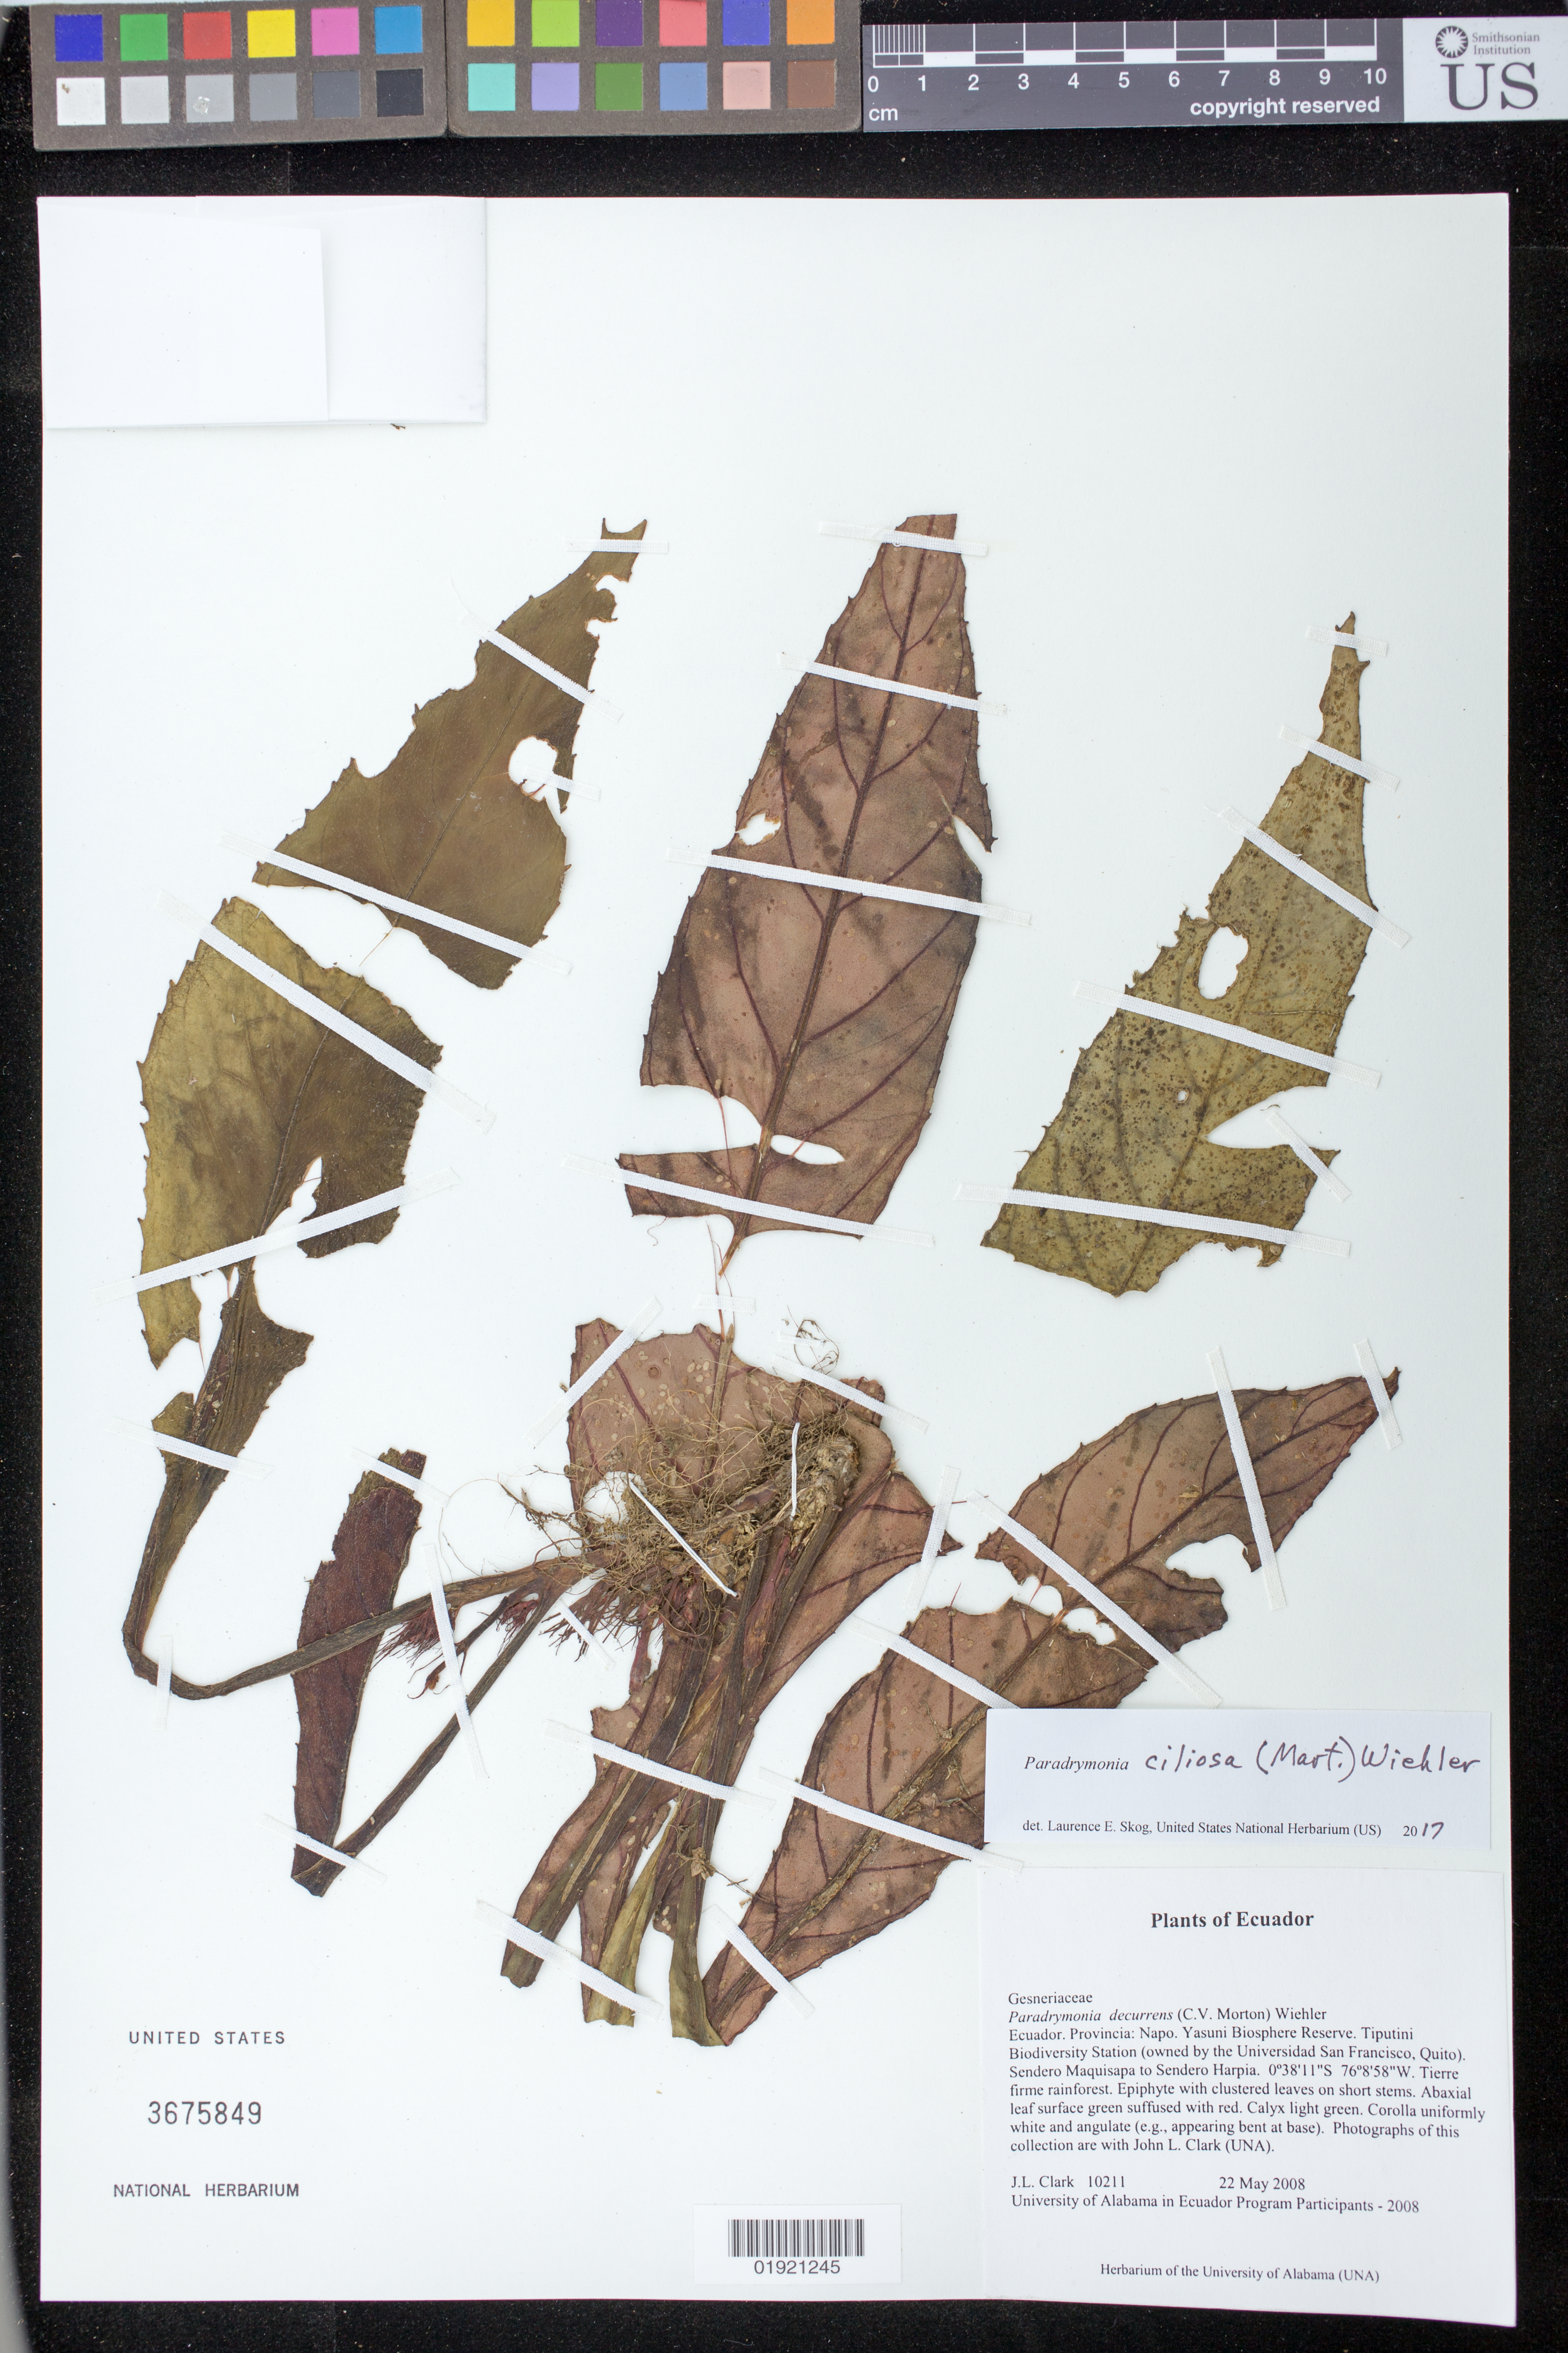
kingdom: Plantae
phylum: Tracheophyta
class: Magnoliopsida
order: Lamiales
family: Gesneriaceae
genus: Paradrymonia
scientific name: Paradrymonia ciliosa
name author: (Mart.) Wiehler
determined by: Skog, Laurence E.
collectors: J. L. Clark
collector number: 10211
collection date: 2008-05-22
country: Ecuador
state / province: Napo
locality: Canton: Yasuni Biosphere Reserve. Tiputini Biodiversity Station (owned by the Universidad San Francisco, Quito). Sendero Maquisapa to Sendero Harpia.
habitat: Tierre firme rainforest.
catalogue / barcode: US 3675849